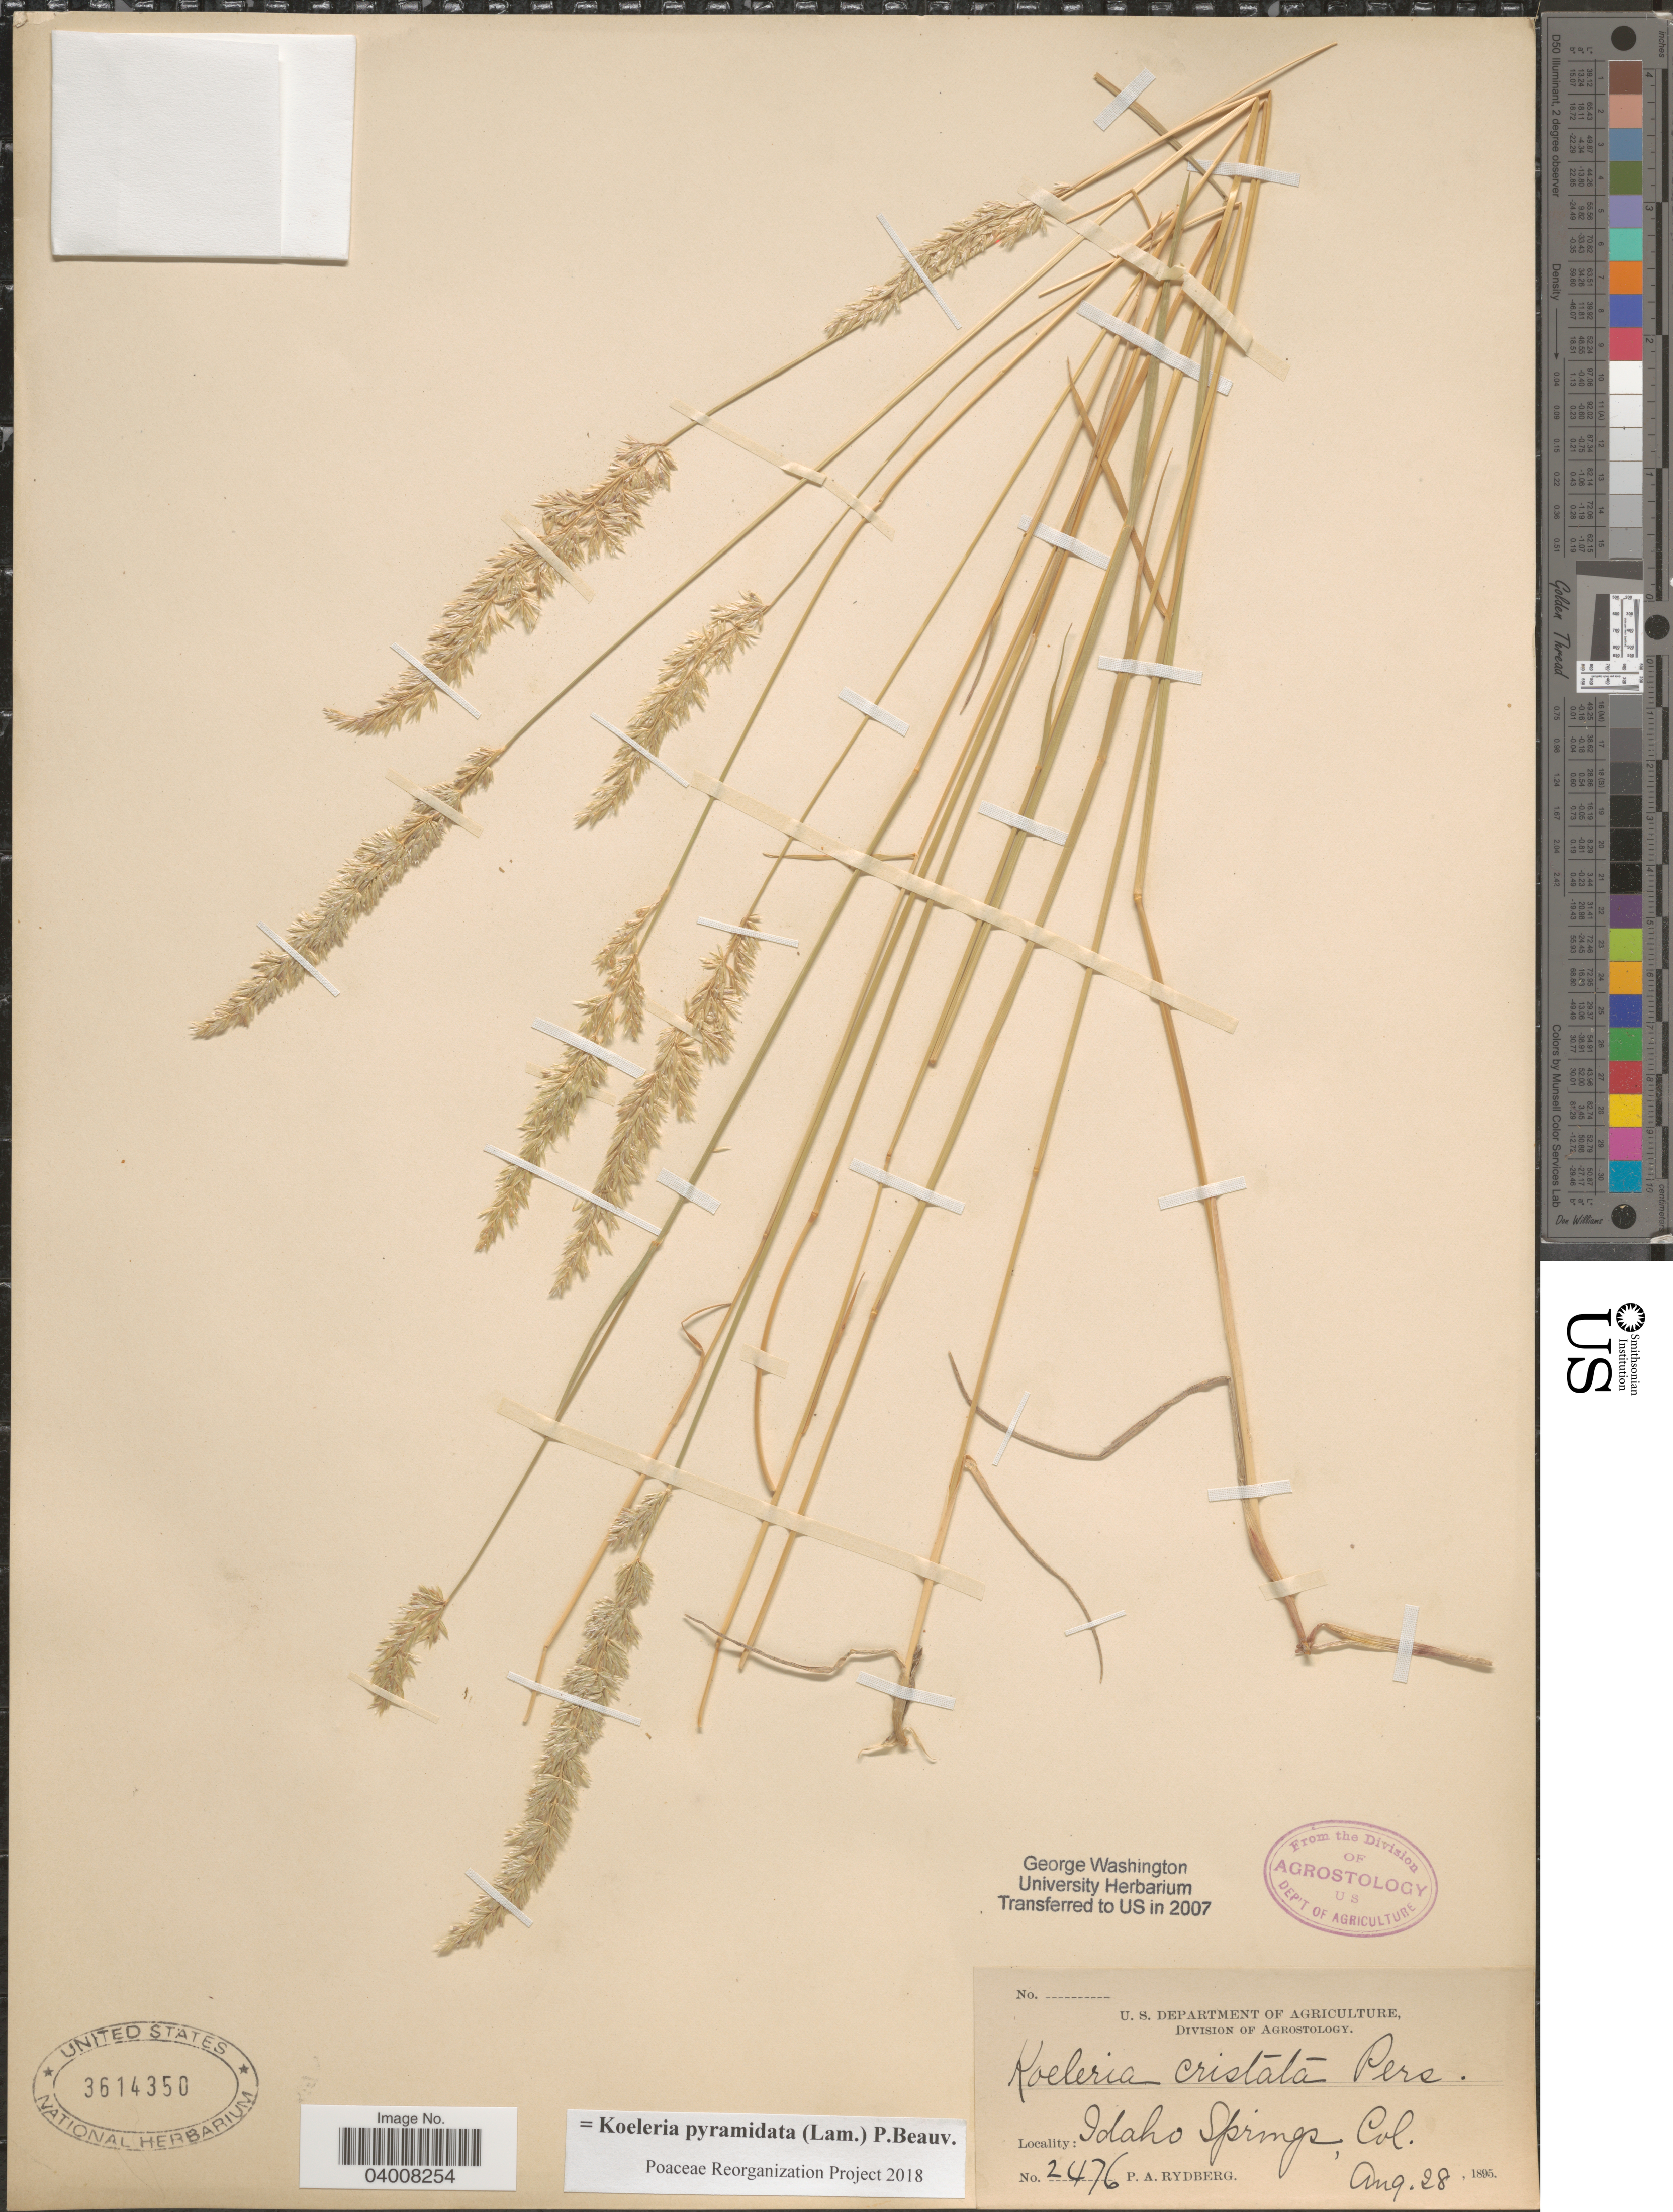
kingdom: Plantae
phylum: Tracheophyta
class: Liliopsida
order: Poales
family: Poaceae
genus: Koeleria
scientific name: Koeleria pyramidata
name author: (Lam.) P. Beauv.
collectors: P. A. Rydberg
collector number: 2476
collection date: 1895-08-28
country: United States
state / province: Colorado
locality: Idaho Springs.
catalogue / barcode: US 3614350